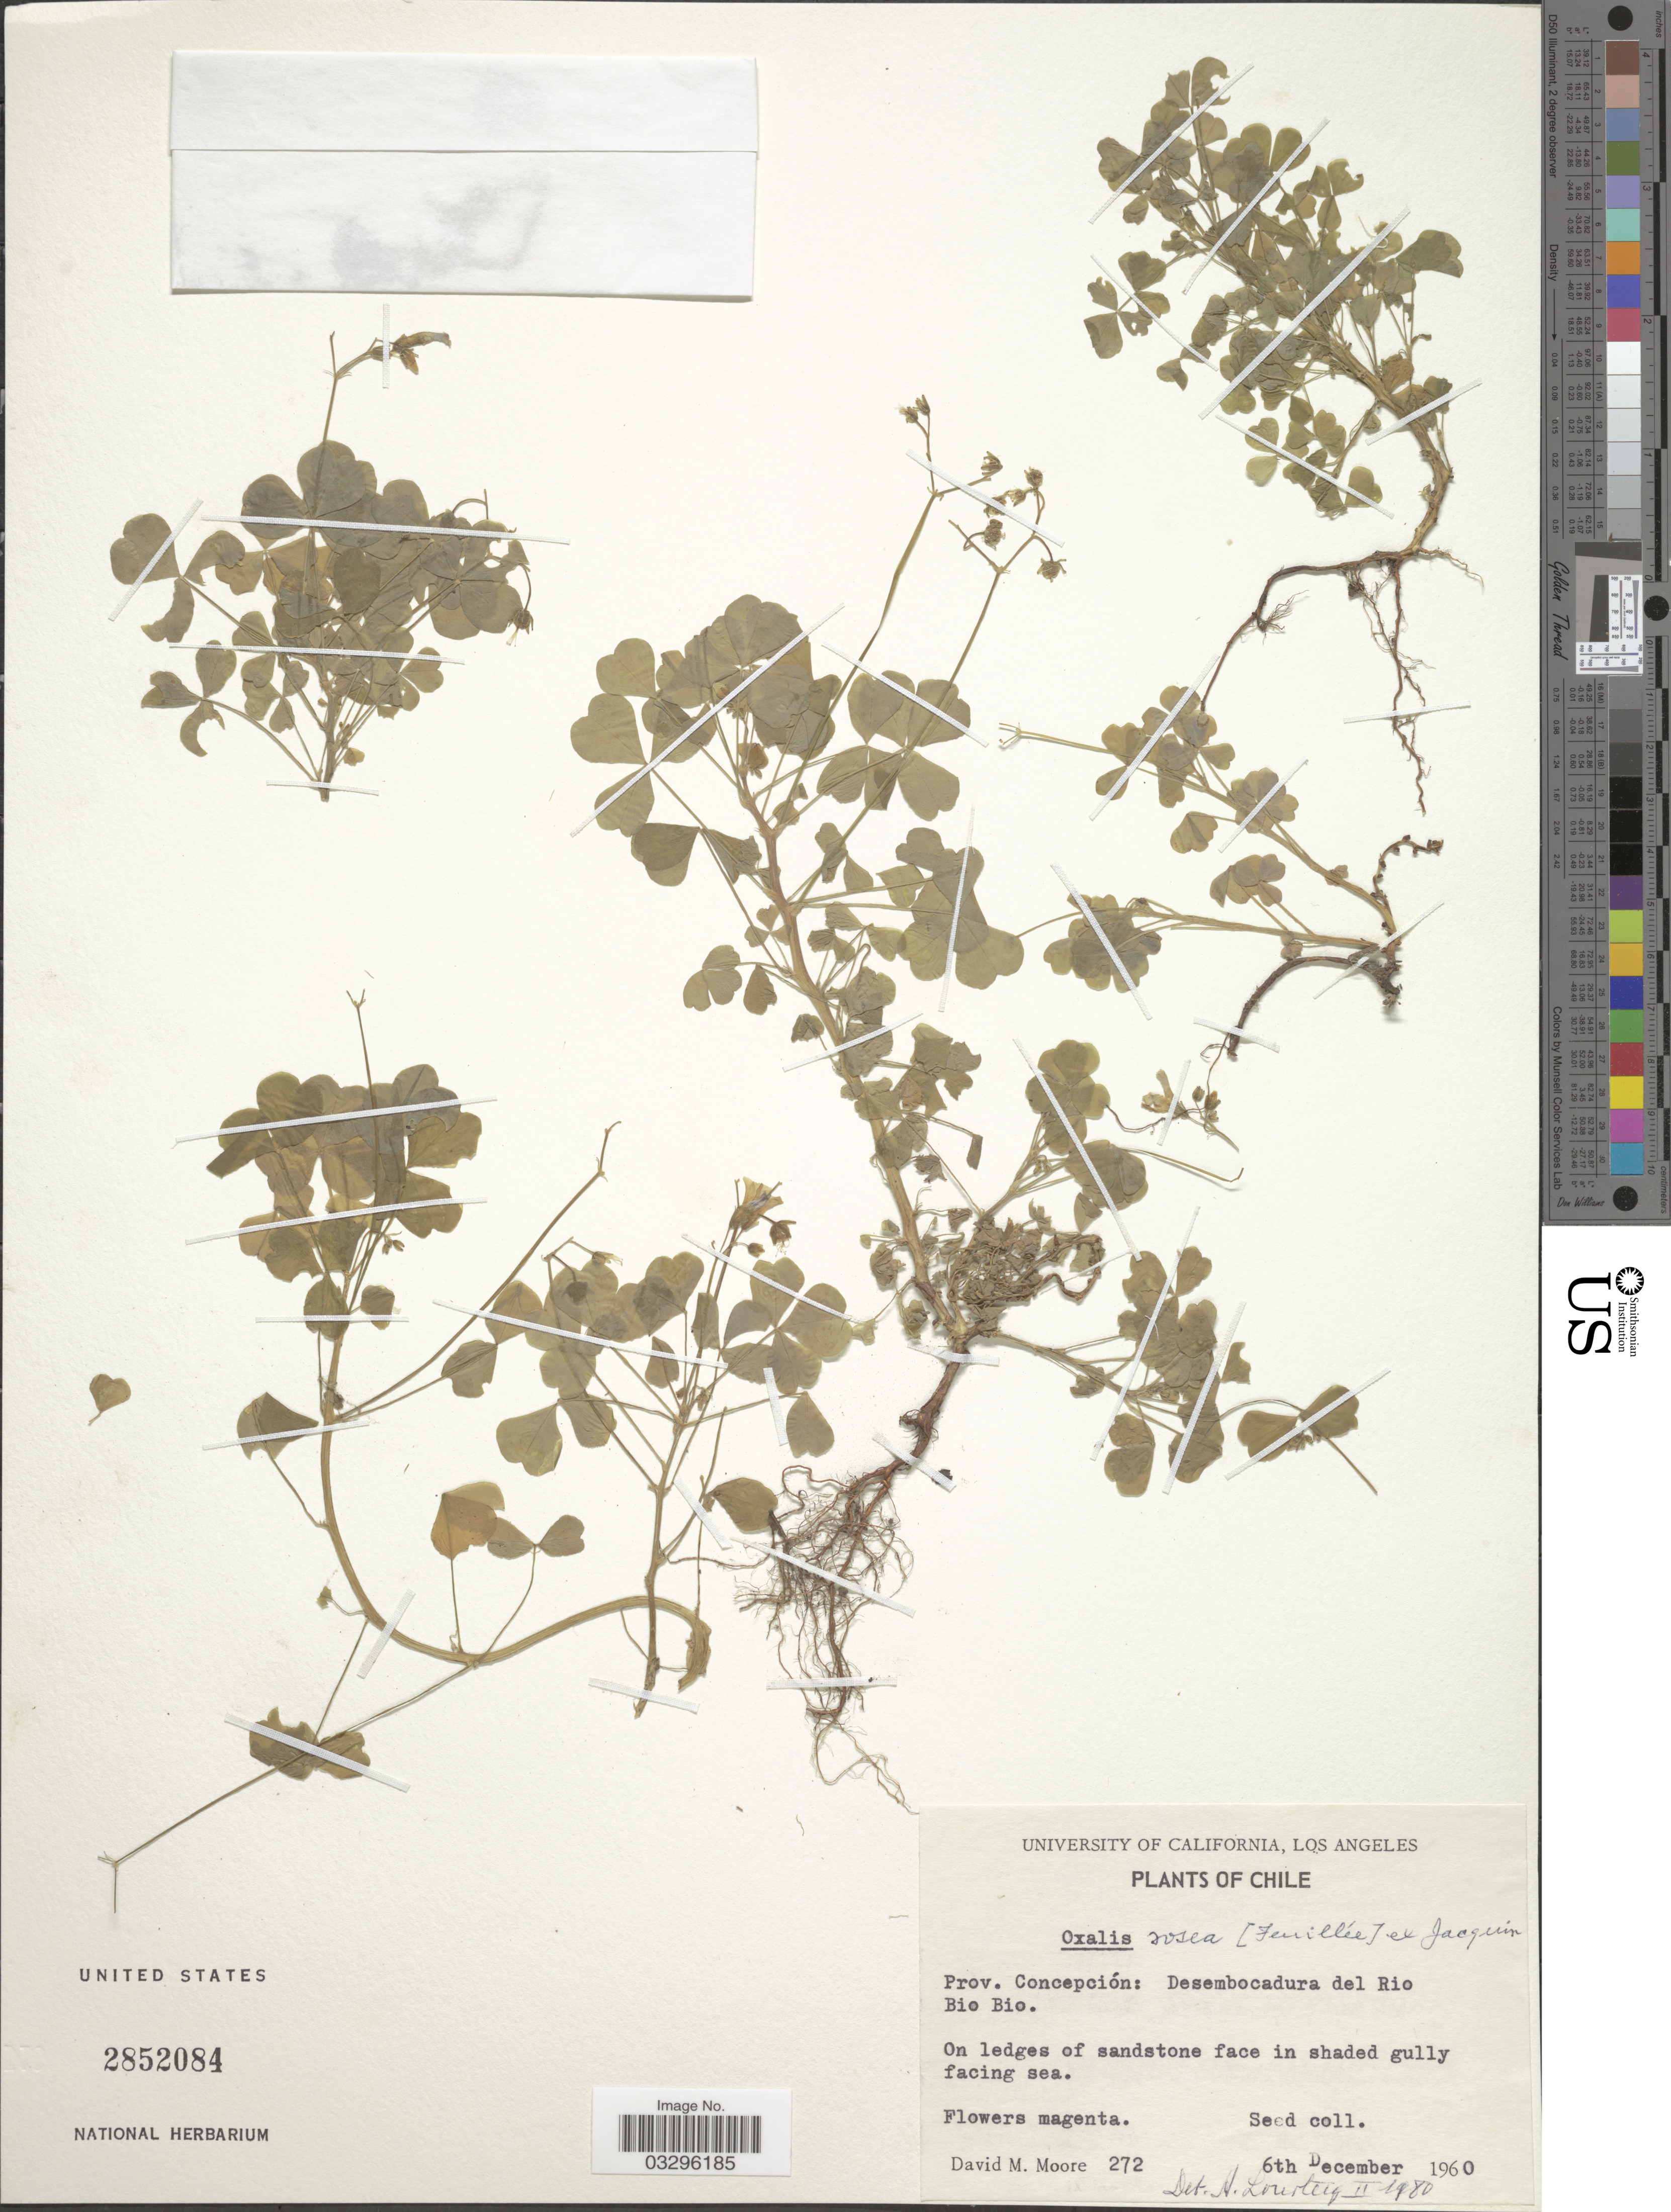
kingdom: Plantae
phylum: Tracheophyta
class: Magnoliopsida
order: Oxalidales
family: Oxalidaceae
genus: Oxalis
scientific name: Oxalis rosea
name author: Jacq.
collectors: D. Moore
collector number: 272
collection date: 1960-12-06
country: Chile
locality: Prov. Concepción: Desembocadura del Rio Bio Bio.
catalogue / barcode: US 2852084